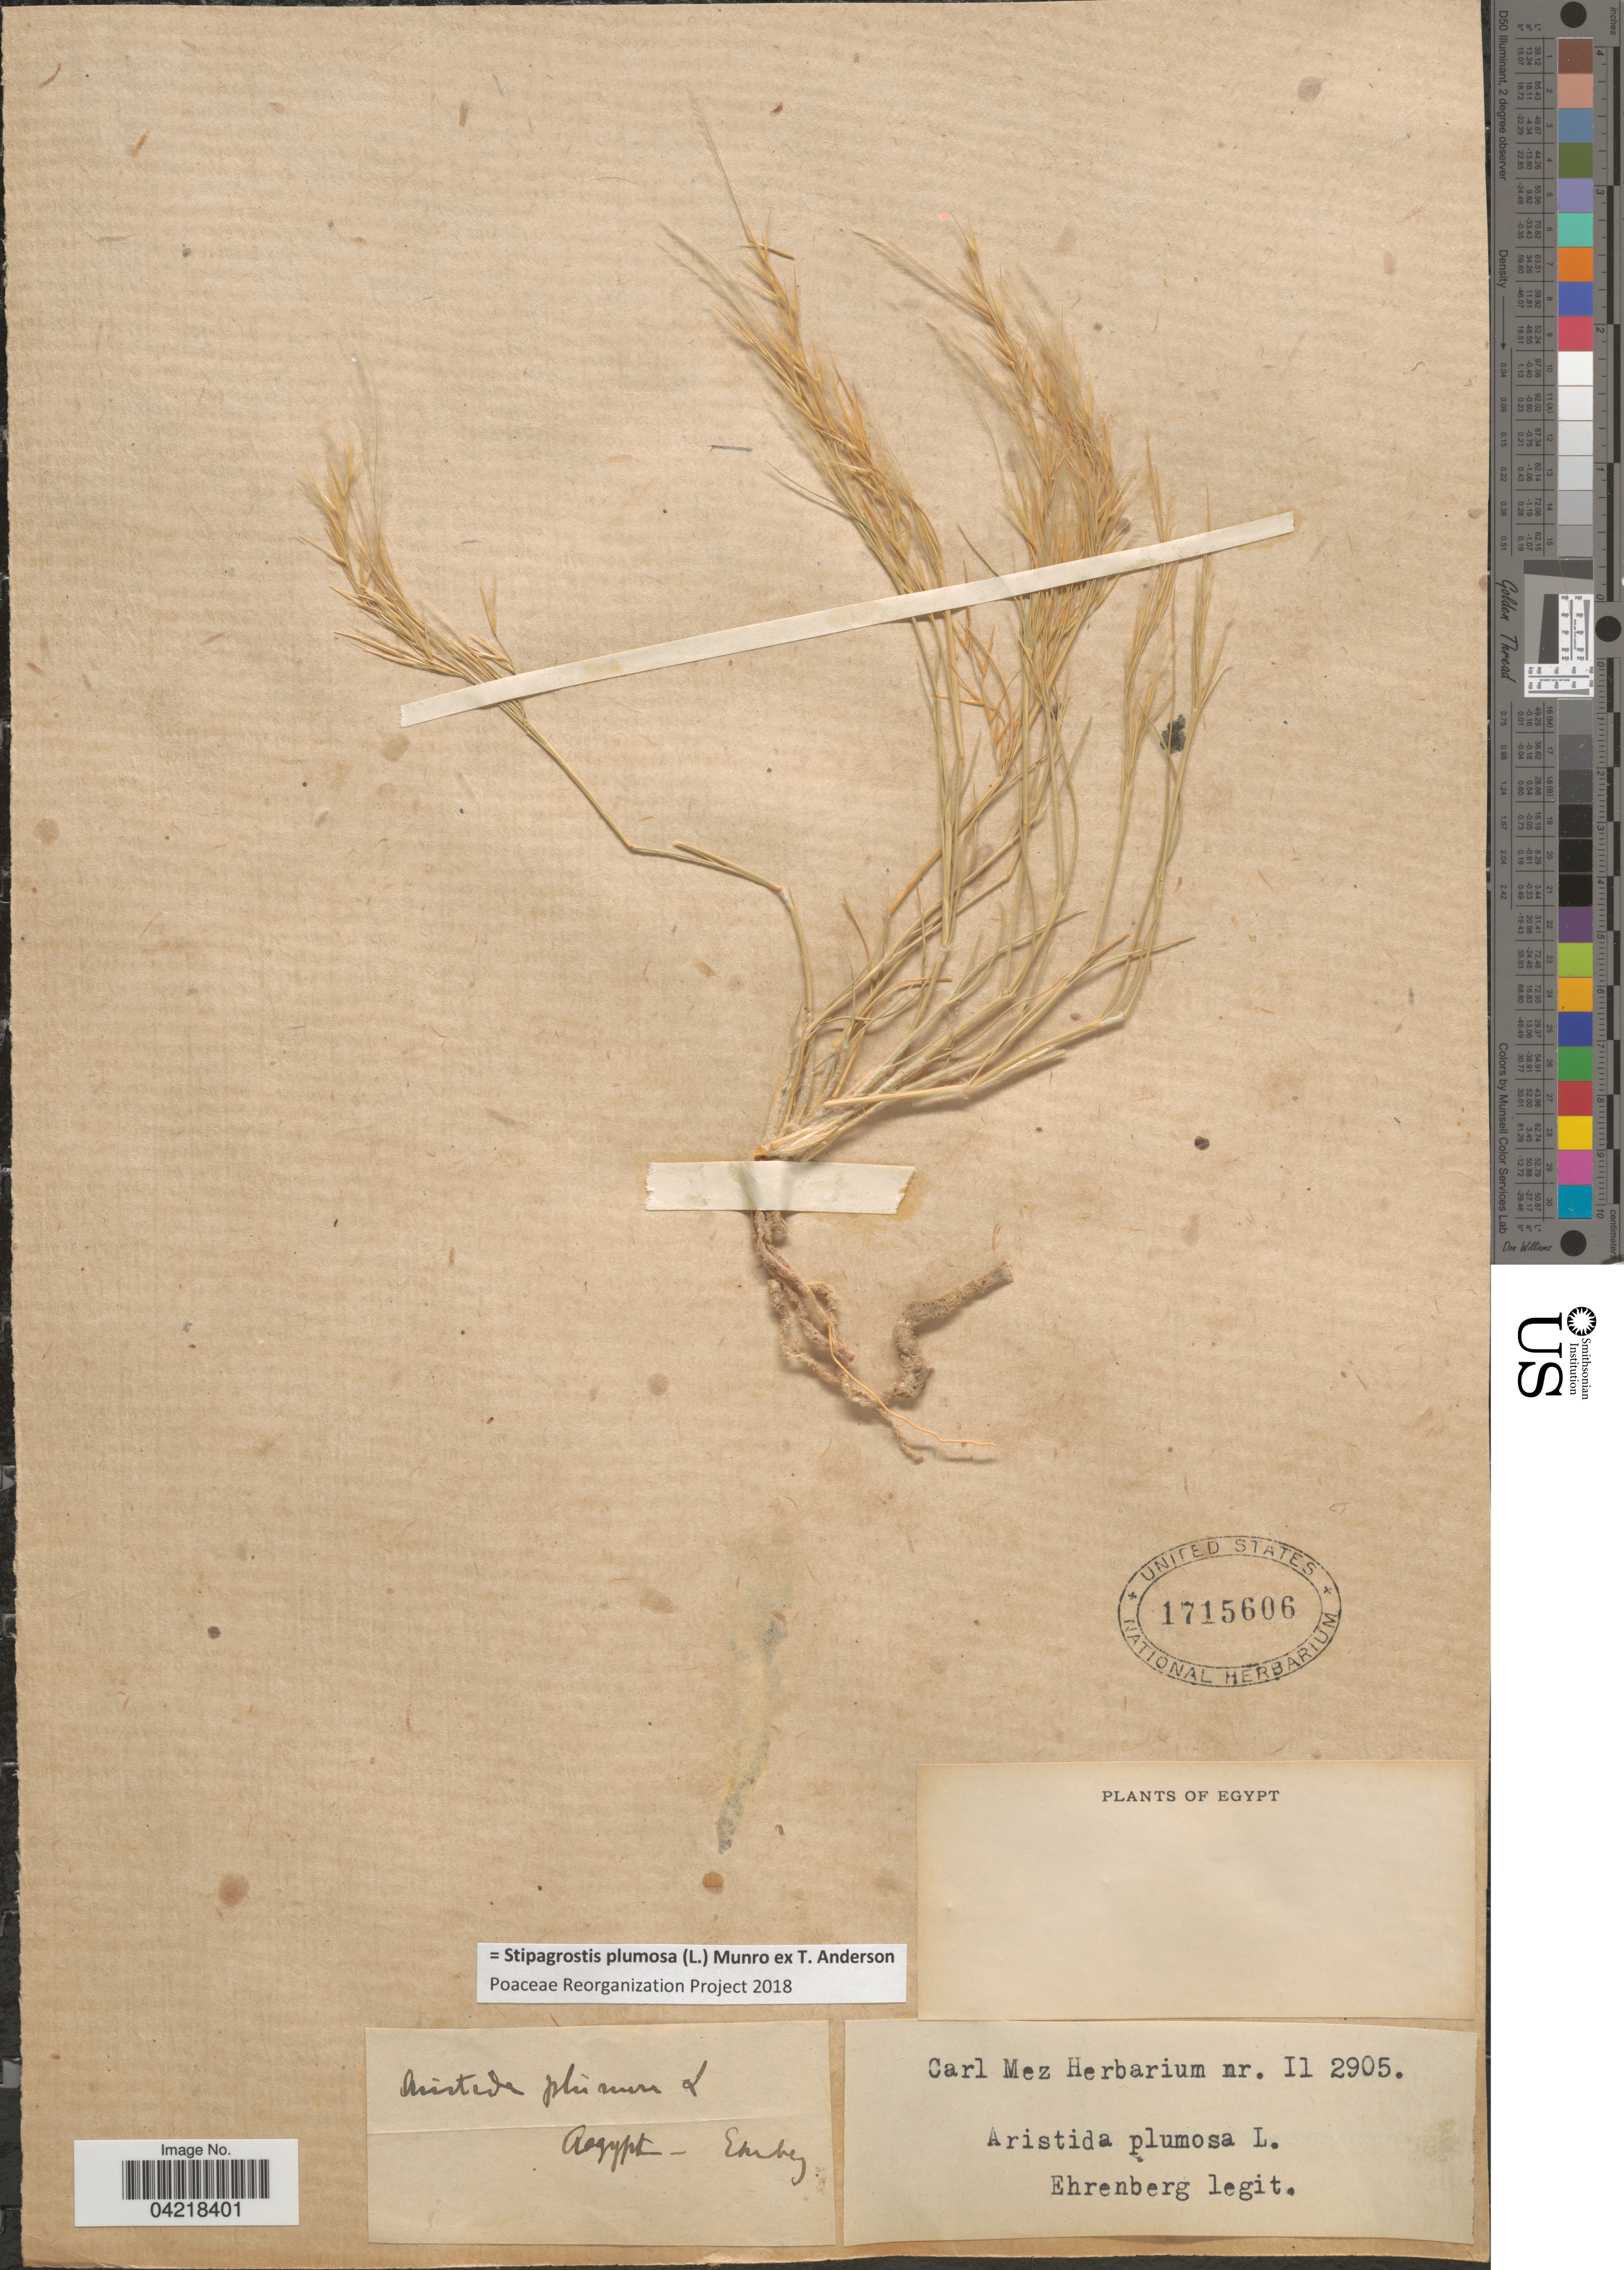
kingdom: Plantae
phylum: Tracheophyta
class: Liliopsida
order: Poales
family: Poaceae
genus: Stipagrostis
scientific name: Stipagrostis plumosa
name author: (L.) Munro ex T. Anderson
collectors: -. Ehrenberg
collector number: II 2905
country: Egypt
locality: Aegypt.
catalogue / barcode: US 1715606